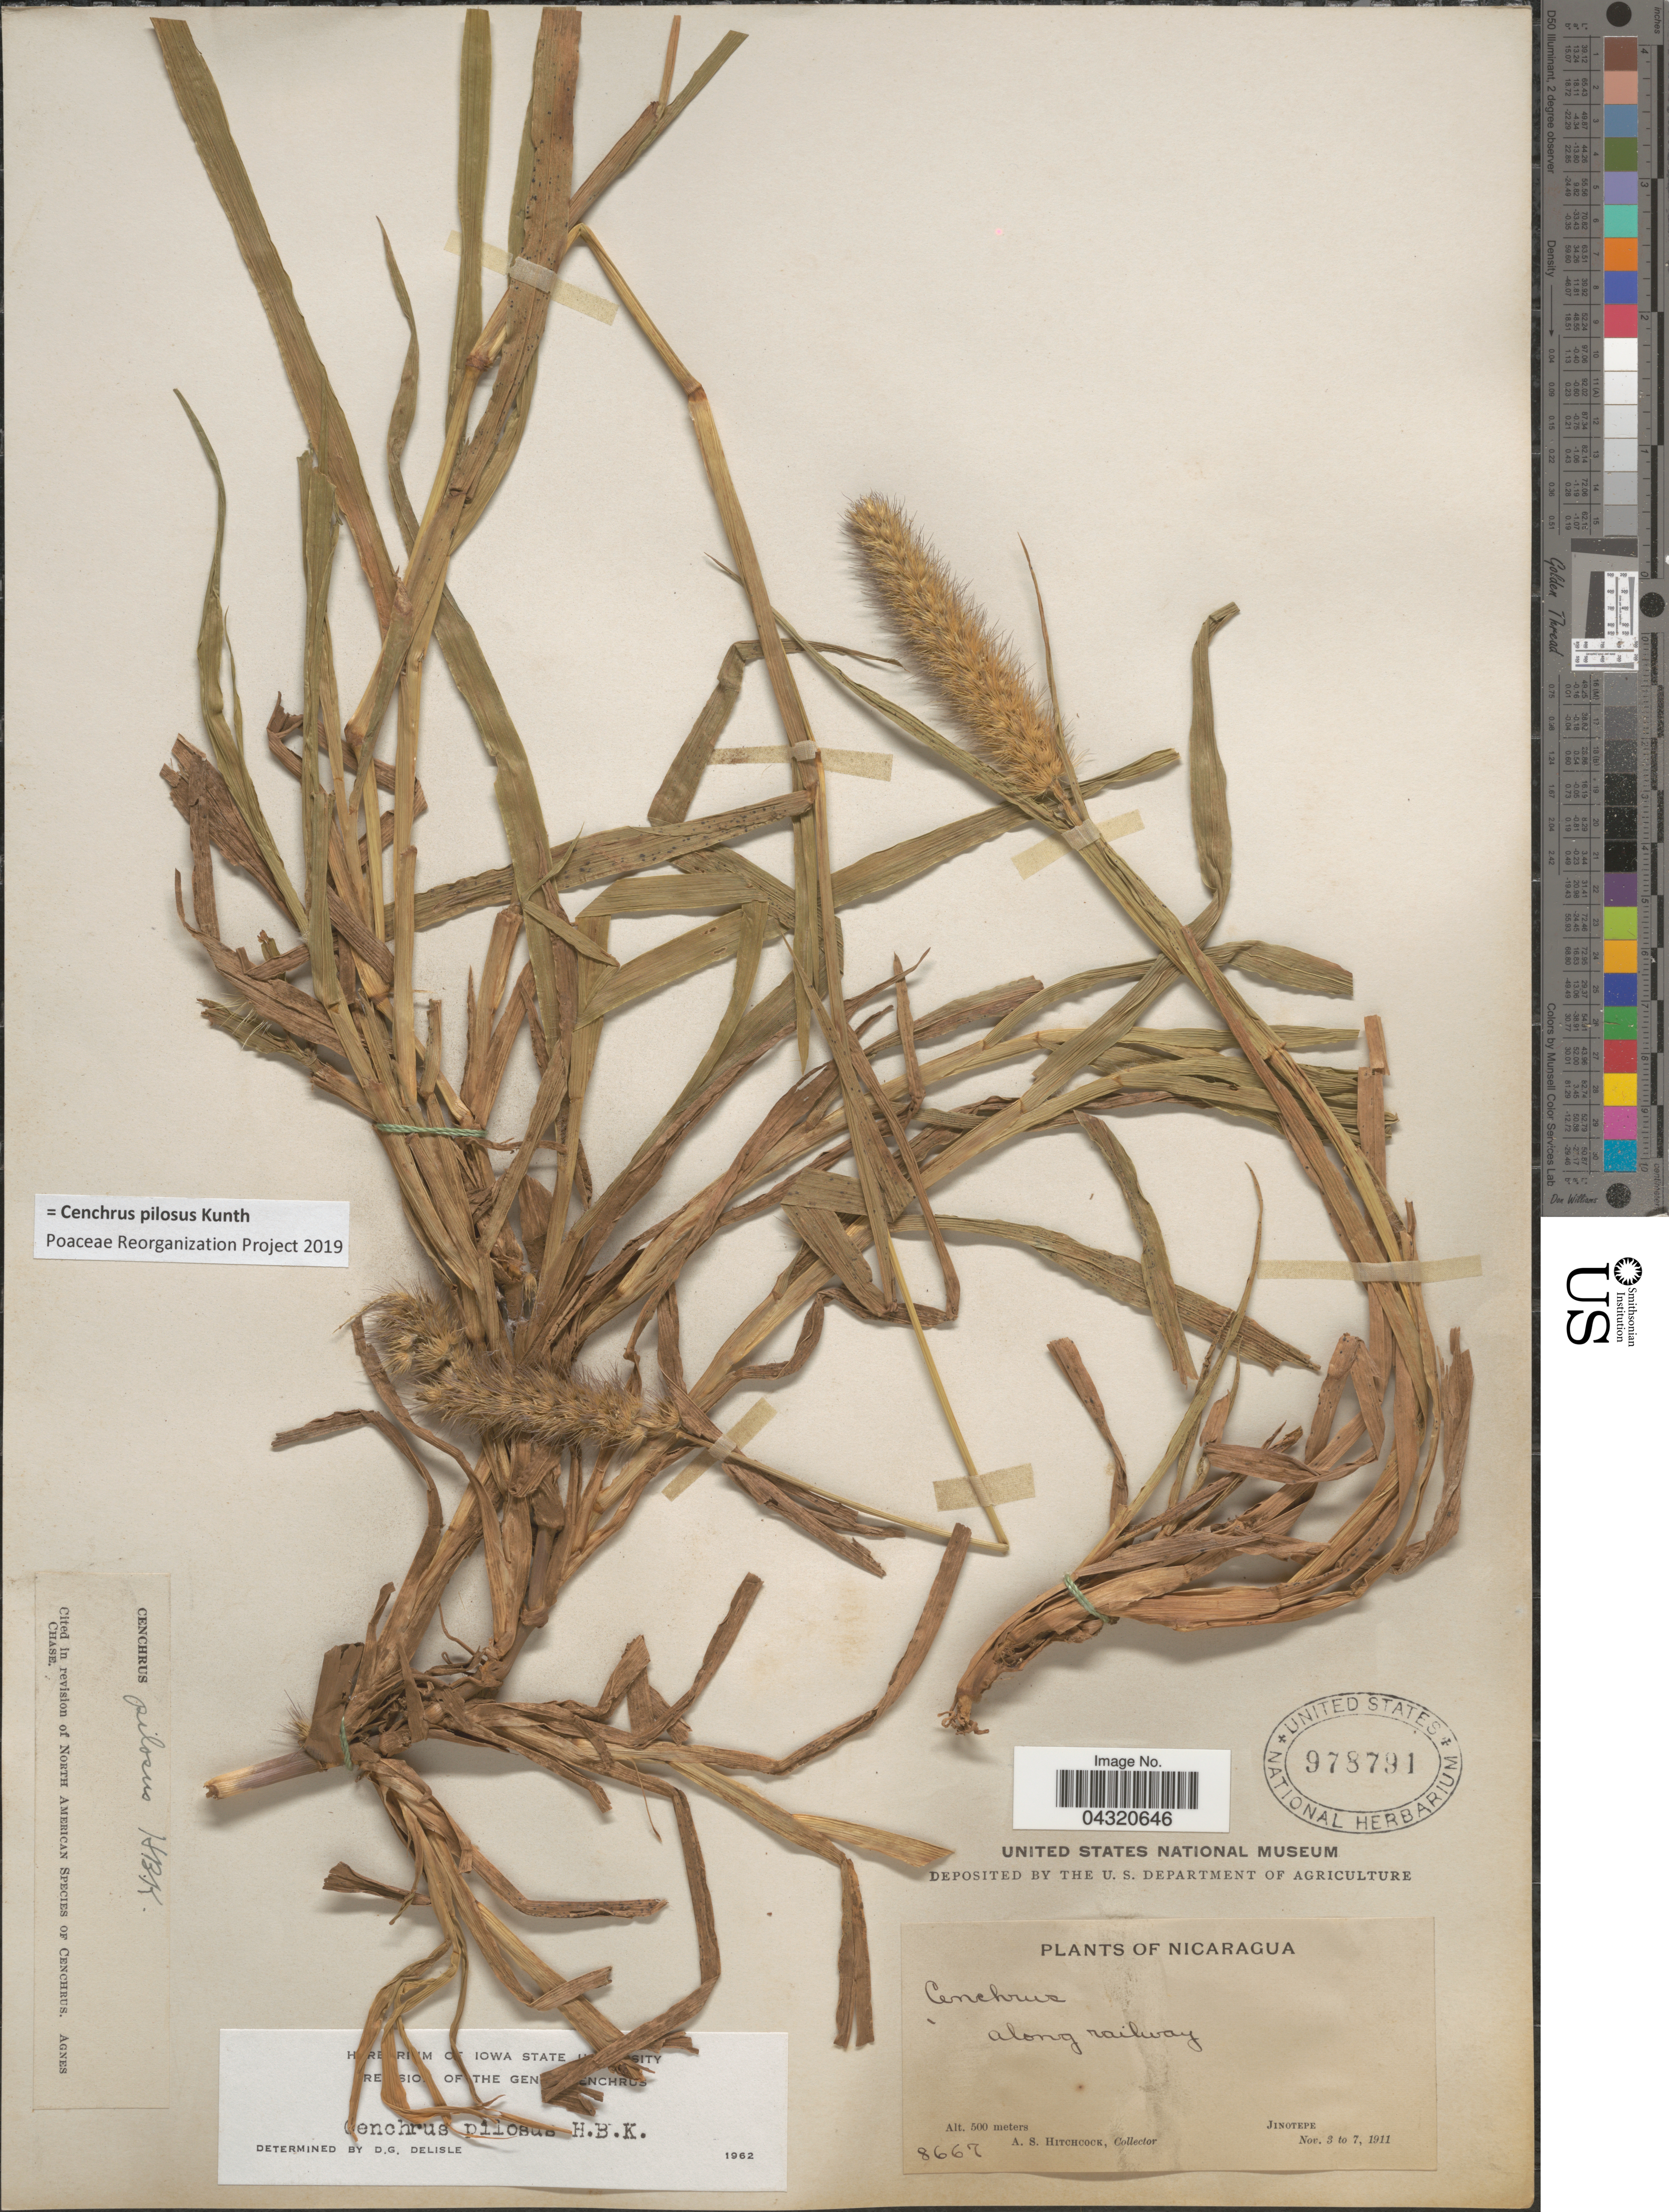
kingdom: Plantae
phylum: Tracheophyta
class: Liliopsida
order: Poales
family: Poaceae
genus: Cenchrus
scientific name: Cenchrus pilosus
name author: Kunth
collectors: A. S. Hitchcock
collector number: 8667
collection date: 1911-11-03/1911-11-07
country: Nicaragua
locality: Jinotepe.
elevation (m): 500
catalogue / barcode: US 978791